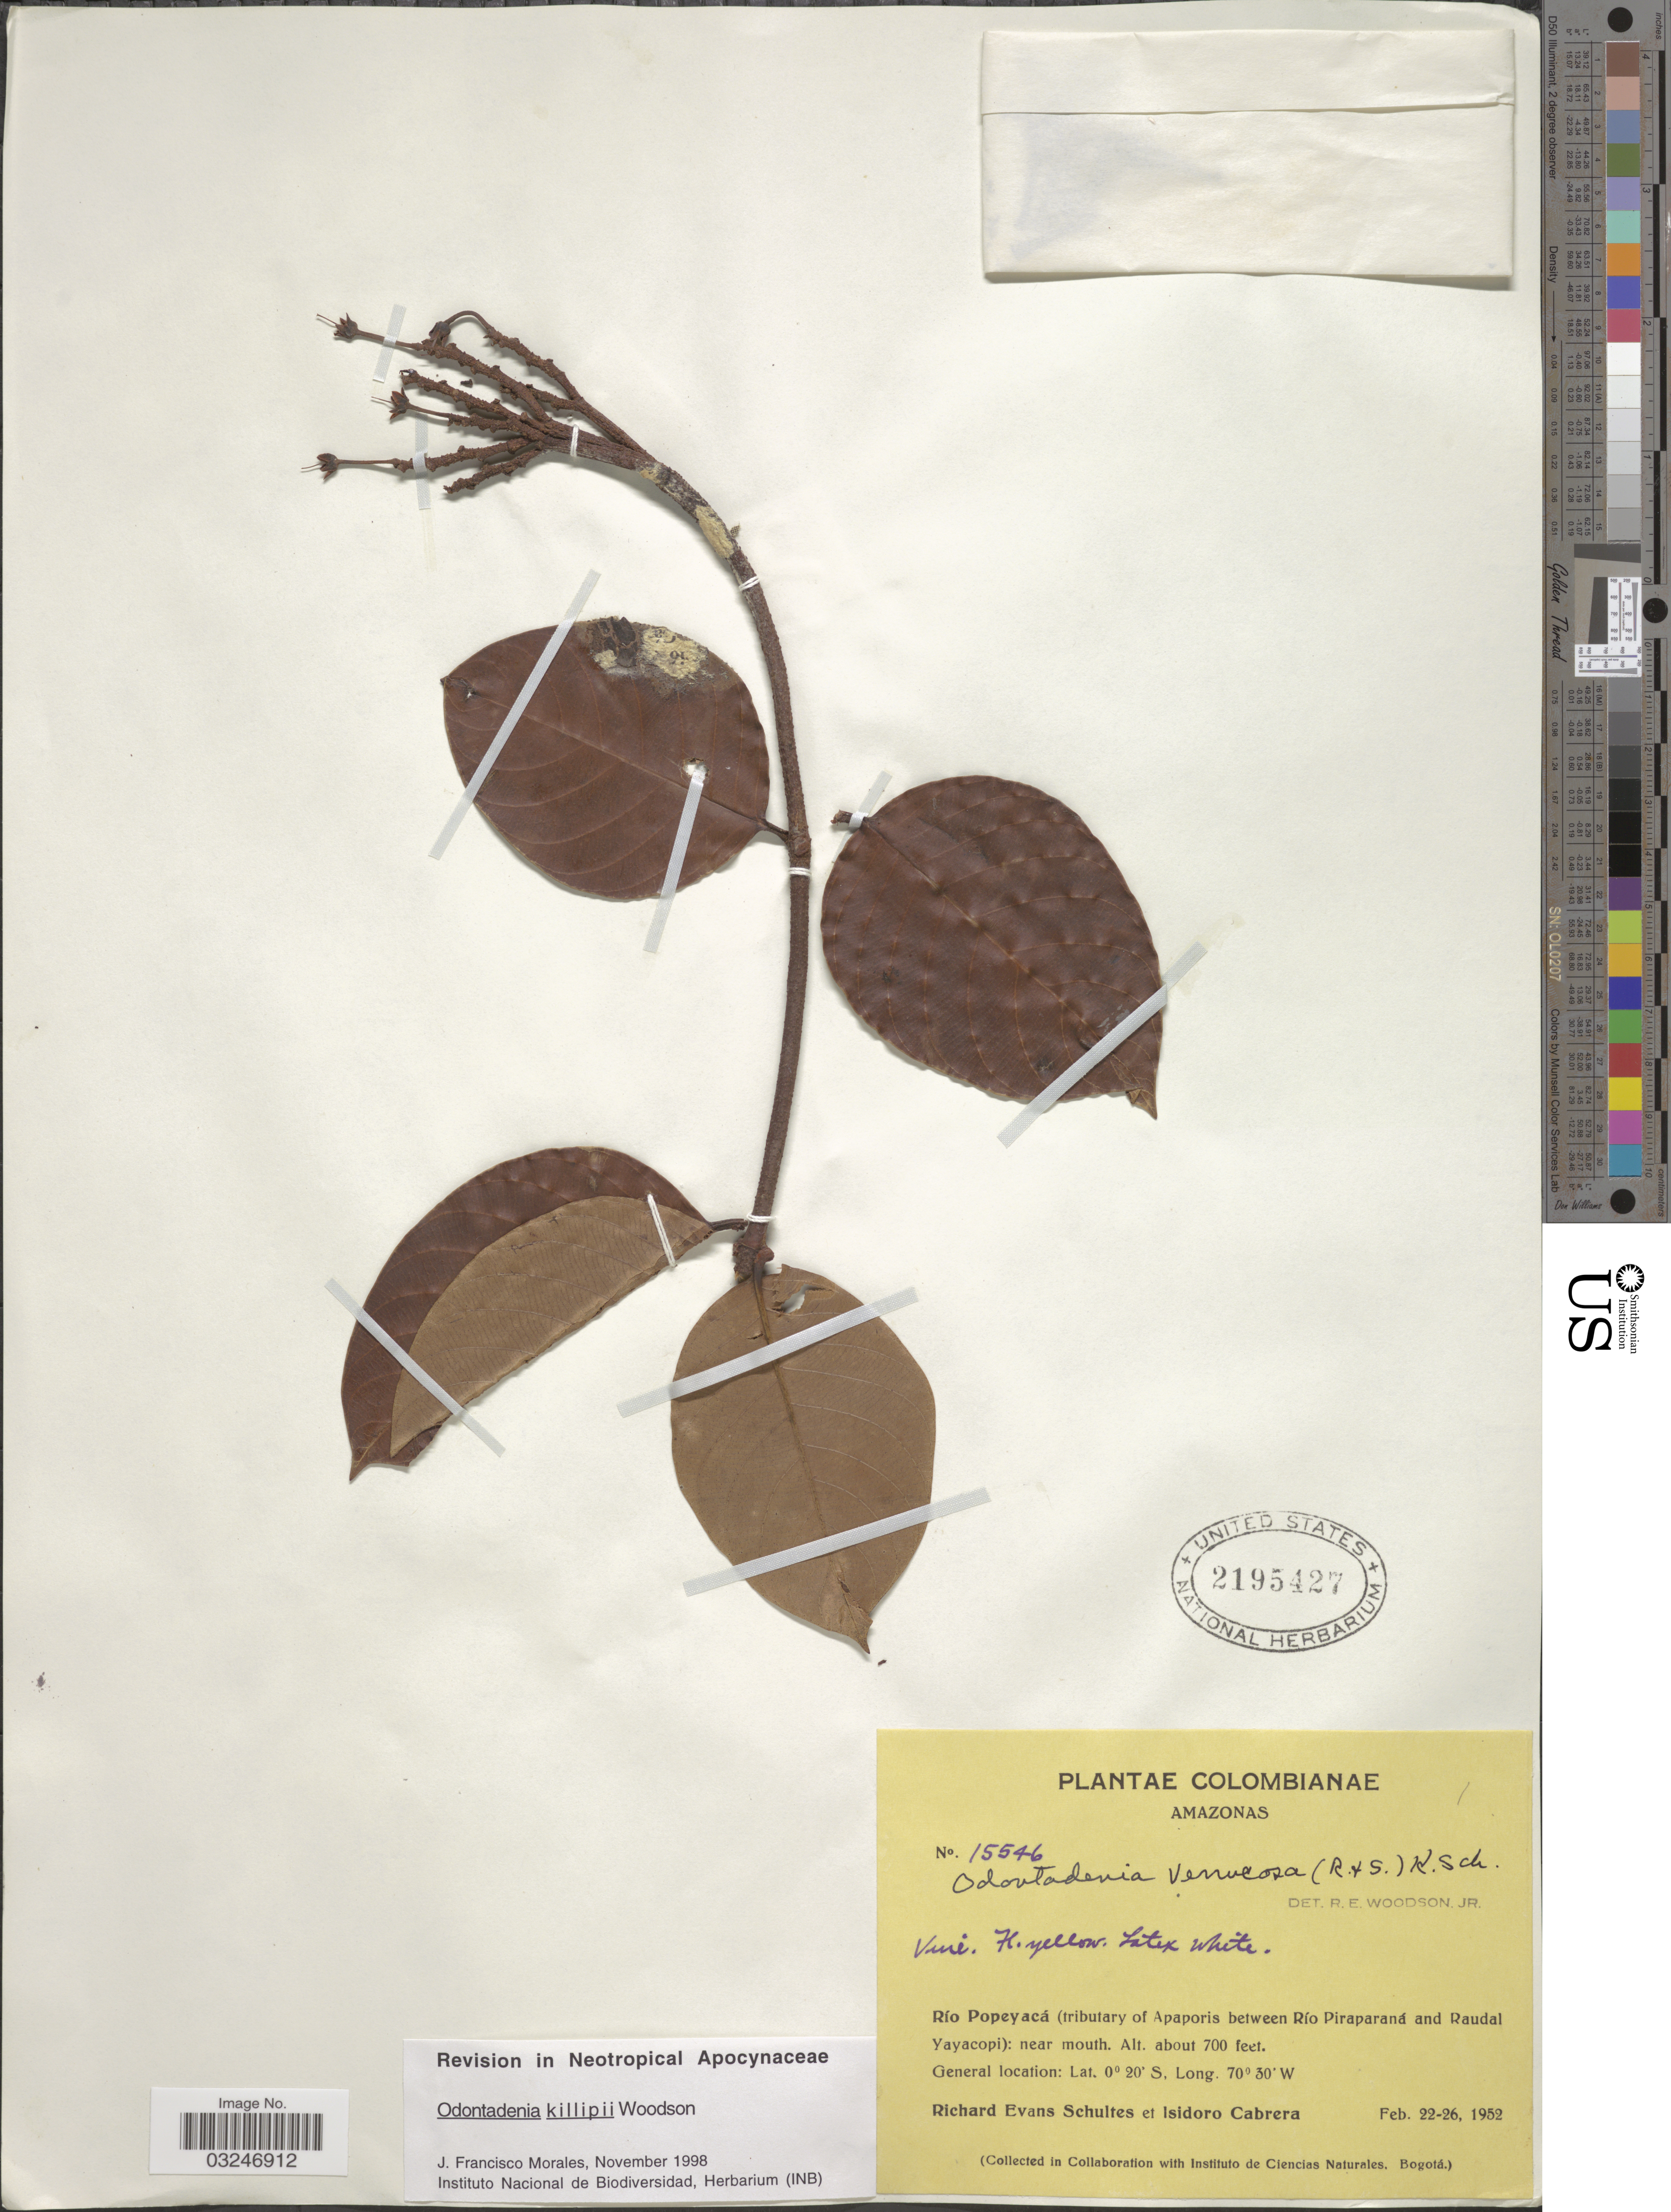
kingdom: Plantae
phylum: Tracheophyta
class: Magnoliopsida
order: Gentianales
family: Apocynaceae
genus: Odontadenia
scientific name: Odontadenia killipii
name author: Woodson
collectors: R. E. Schultes & I. Cabrera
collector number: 15546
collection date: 1952-02-22/1952-02-26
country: Colombia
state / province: Amazônas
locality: Río Popeyacá (tributary of Apaporis between Río Piraparaná and Raudal Yayacopi): near mouth.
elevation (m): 213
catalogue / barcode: US 2195427